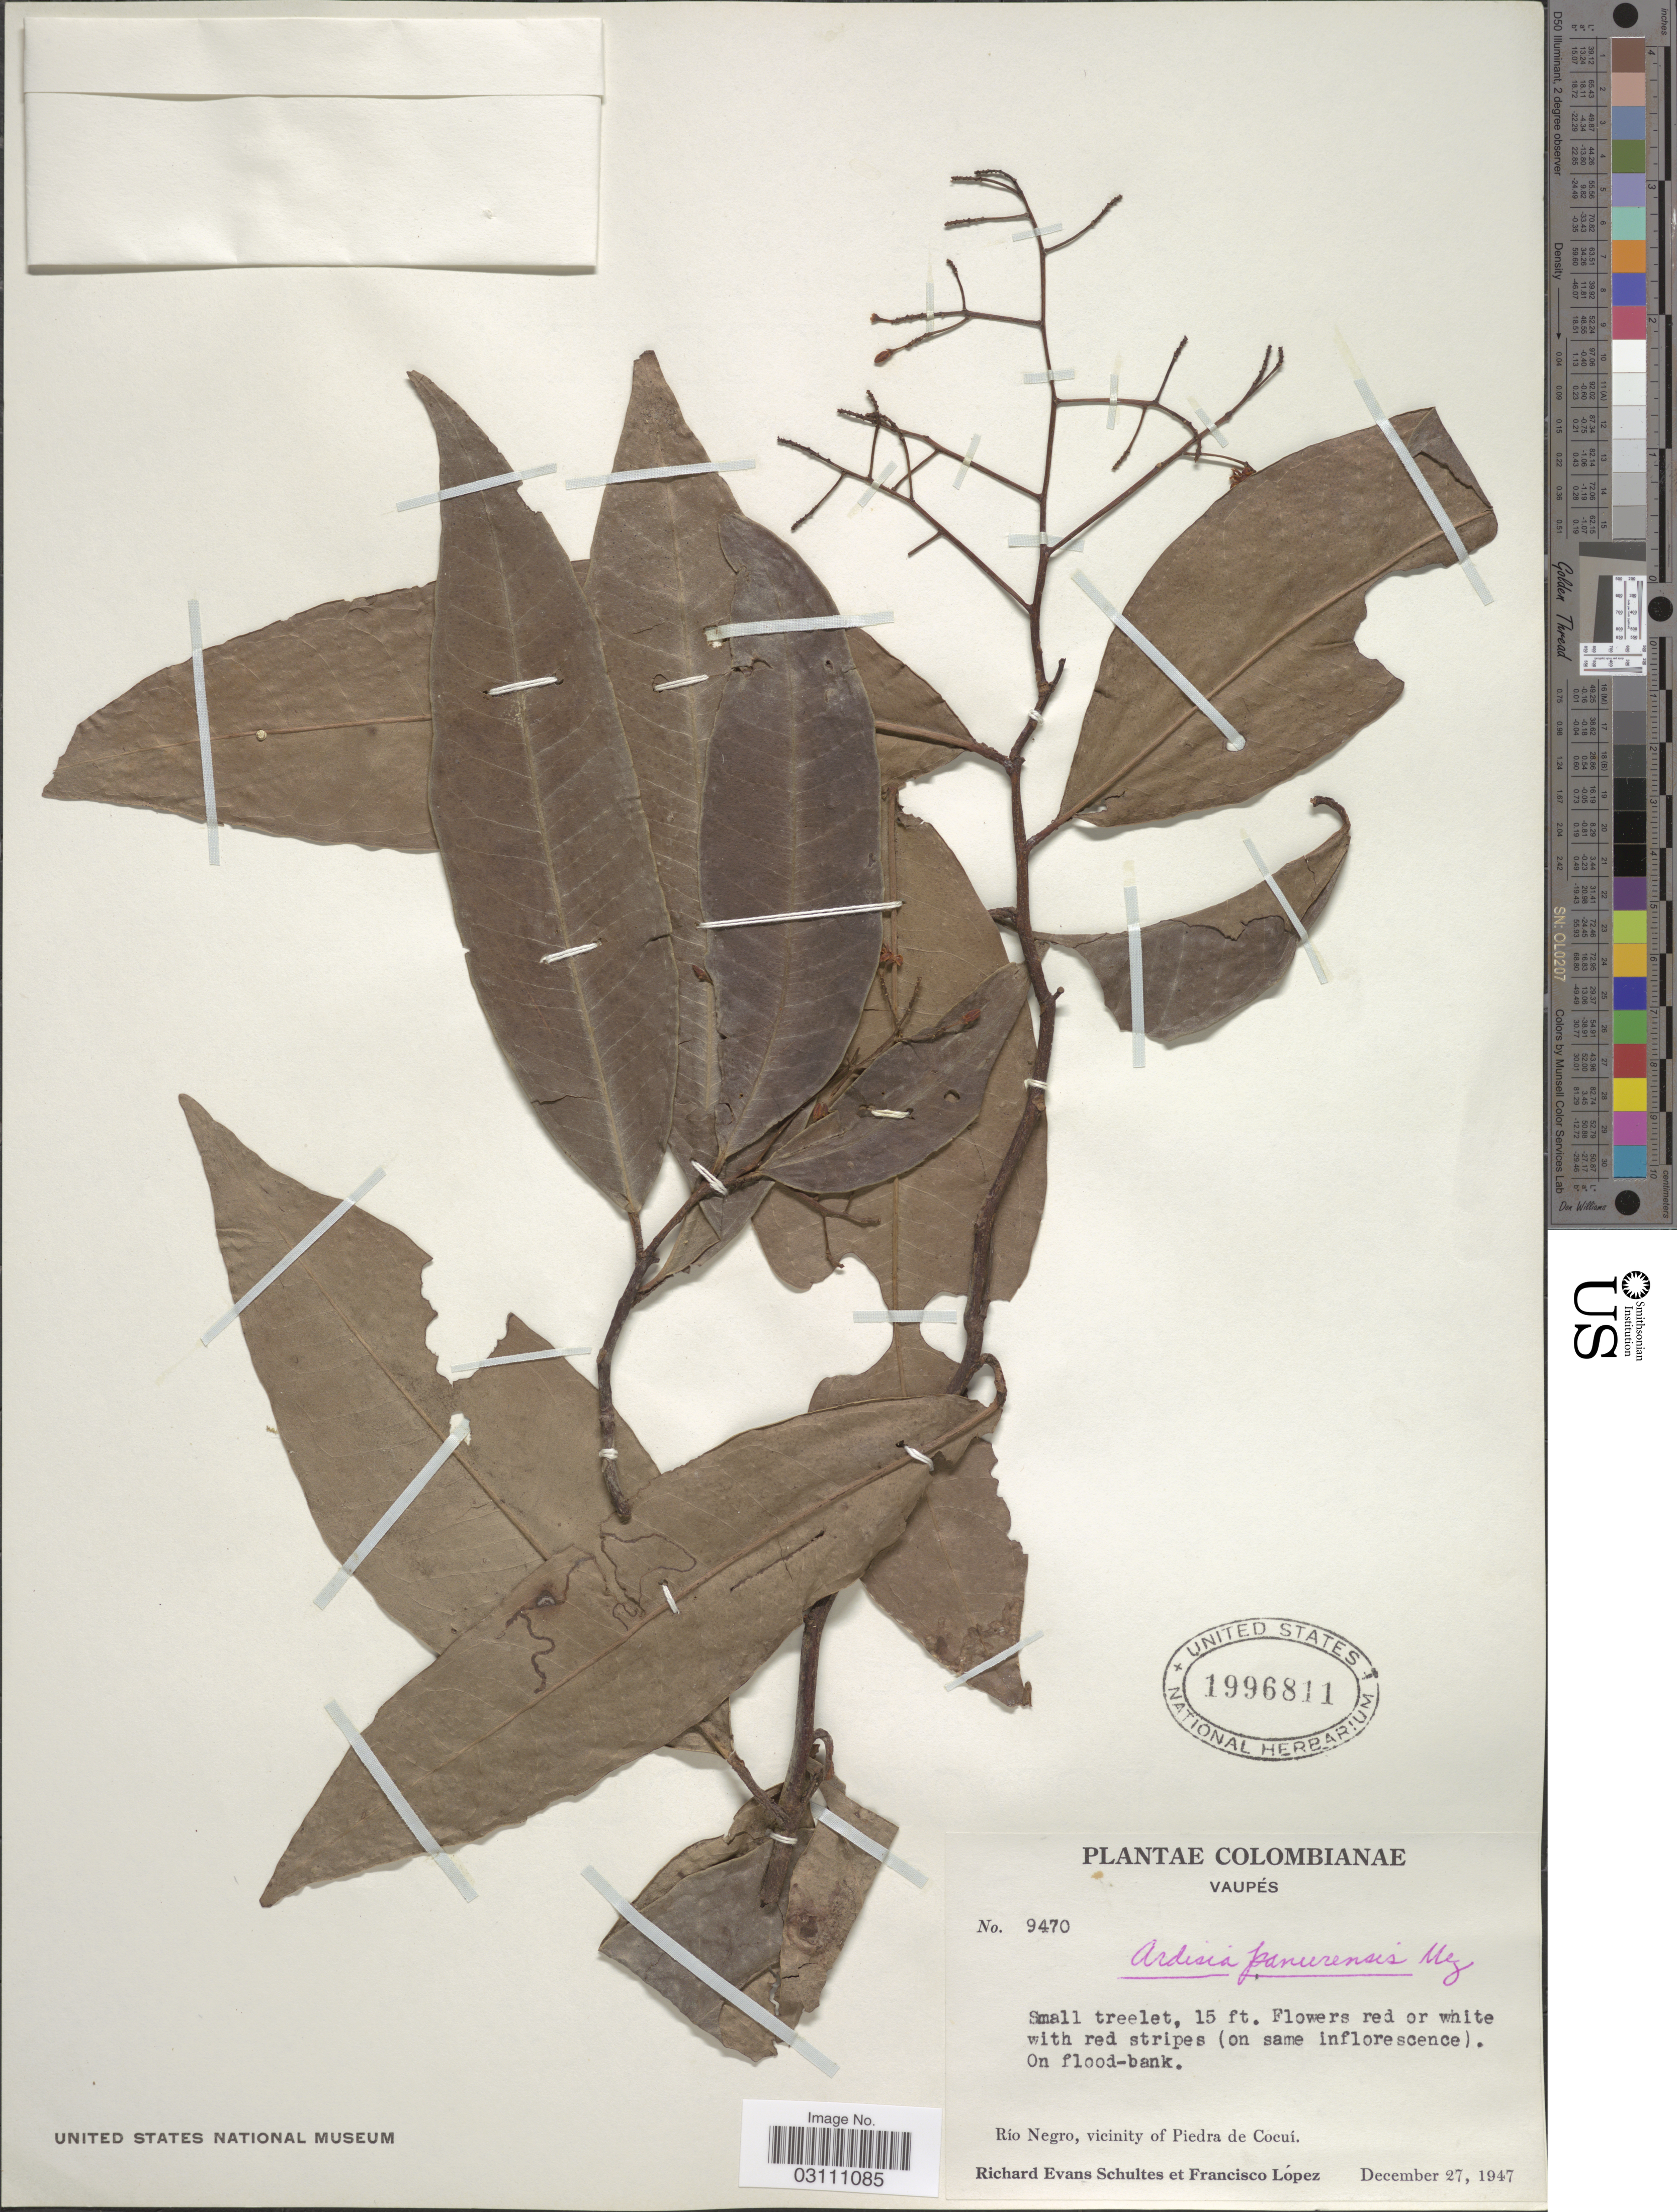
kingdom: Plantae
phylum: Tracheophyta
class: Magnoliopsida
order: Ericales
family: Primulaceae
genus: Ardisia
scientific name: Ardisia panurensis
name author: Mez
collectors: R. E. Schultes & F. Lopéz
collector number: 9470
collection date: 1947-12-27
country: Colombia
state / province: Vaupés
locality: Río Negro, vicinity of Piedra de Cocuí.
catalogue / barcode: US 1996811